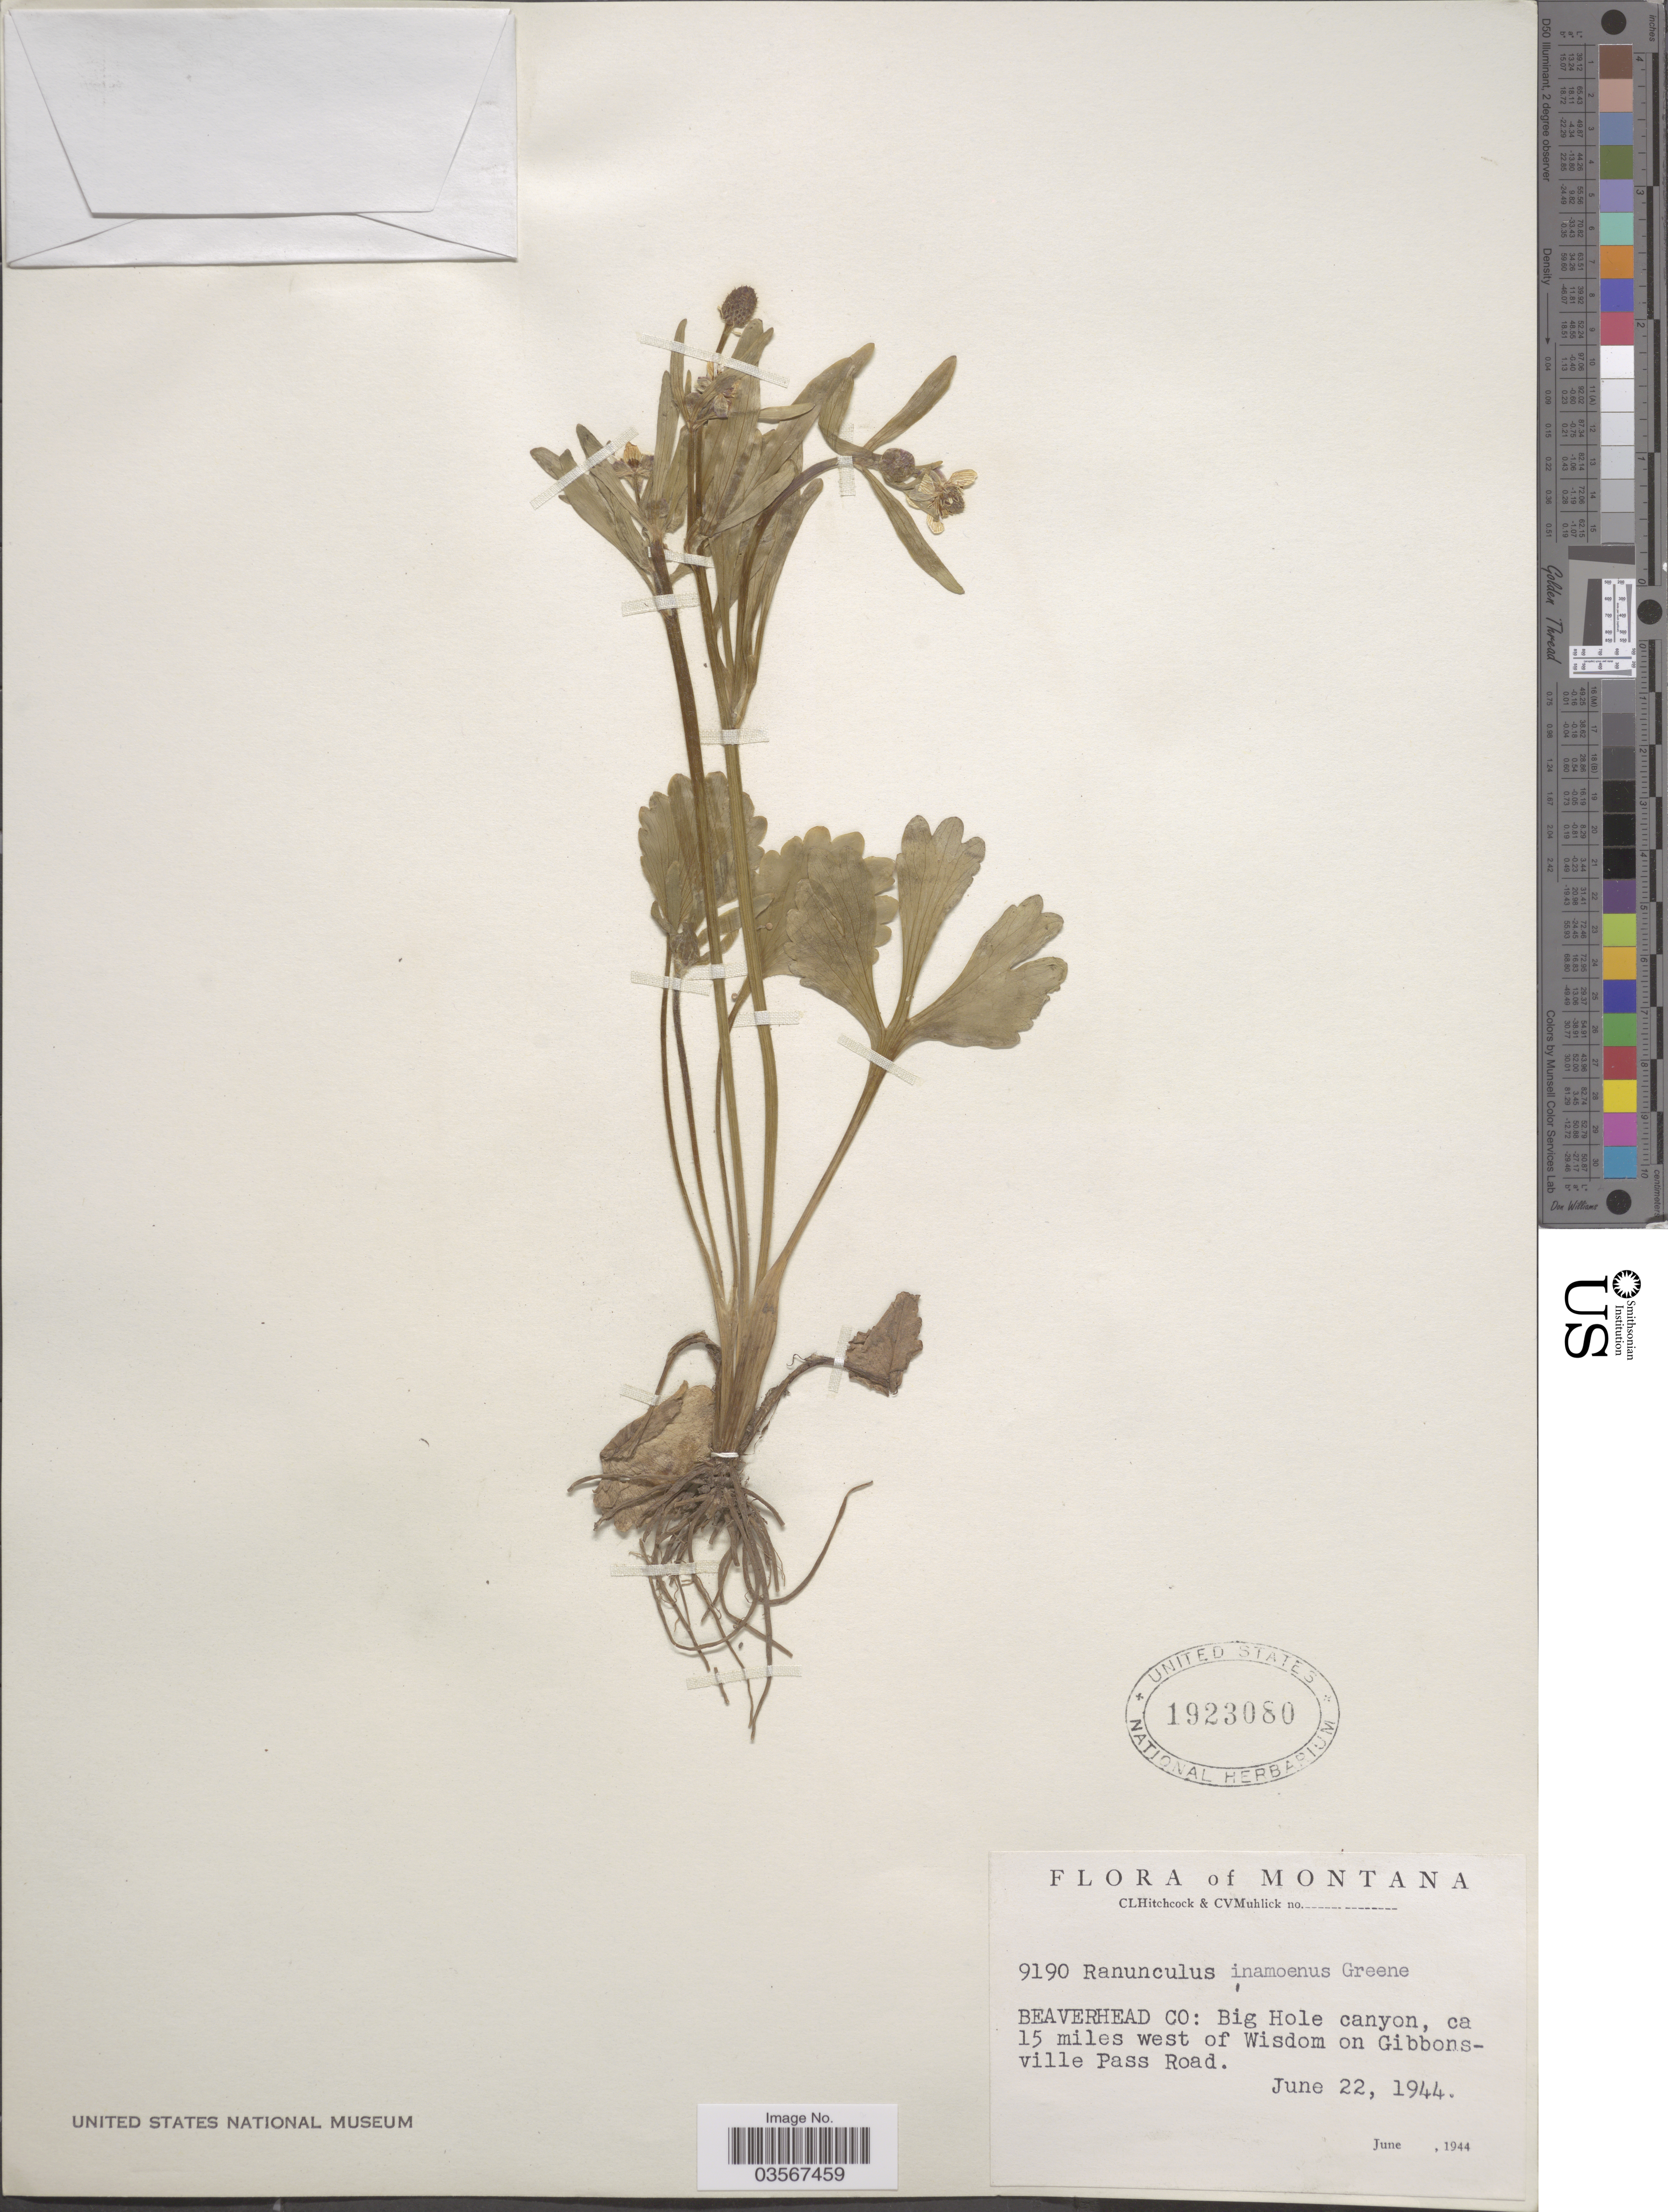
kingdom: Plantae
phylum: Tracheophyta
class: Magnoliopsida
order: Ranunculales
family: Ranunculaceae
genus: Ranunculus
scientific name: Ranunculus inamoenus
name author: Greene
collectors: C. L. Hitchcock & C. V. Muhlick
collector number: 9190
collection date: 1944-06-22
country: United States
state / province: Montana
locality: Beaverhead Co: Big Hole canyon, ca 15 miles west of Wisdom on Gibbonsville Pass Road.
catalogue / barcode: US 1923080